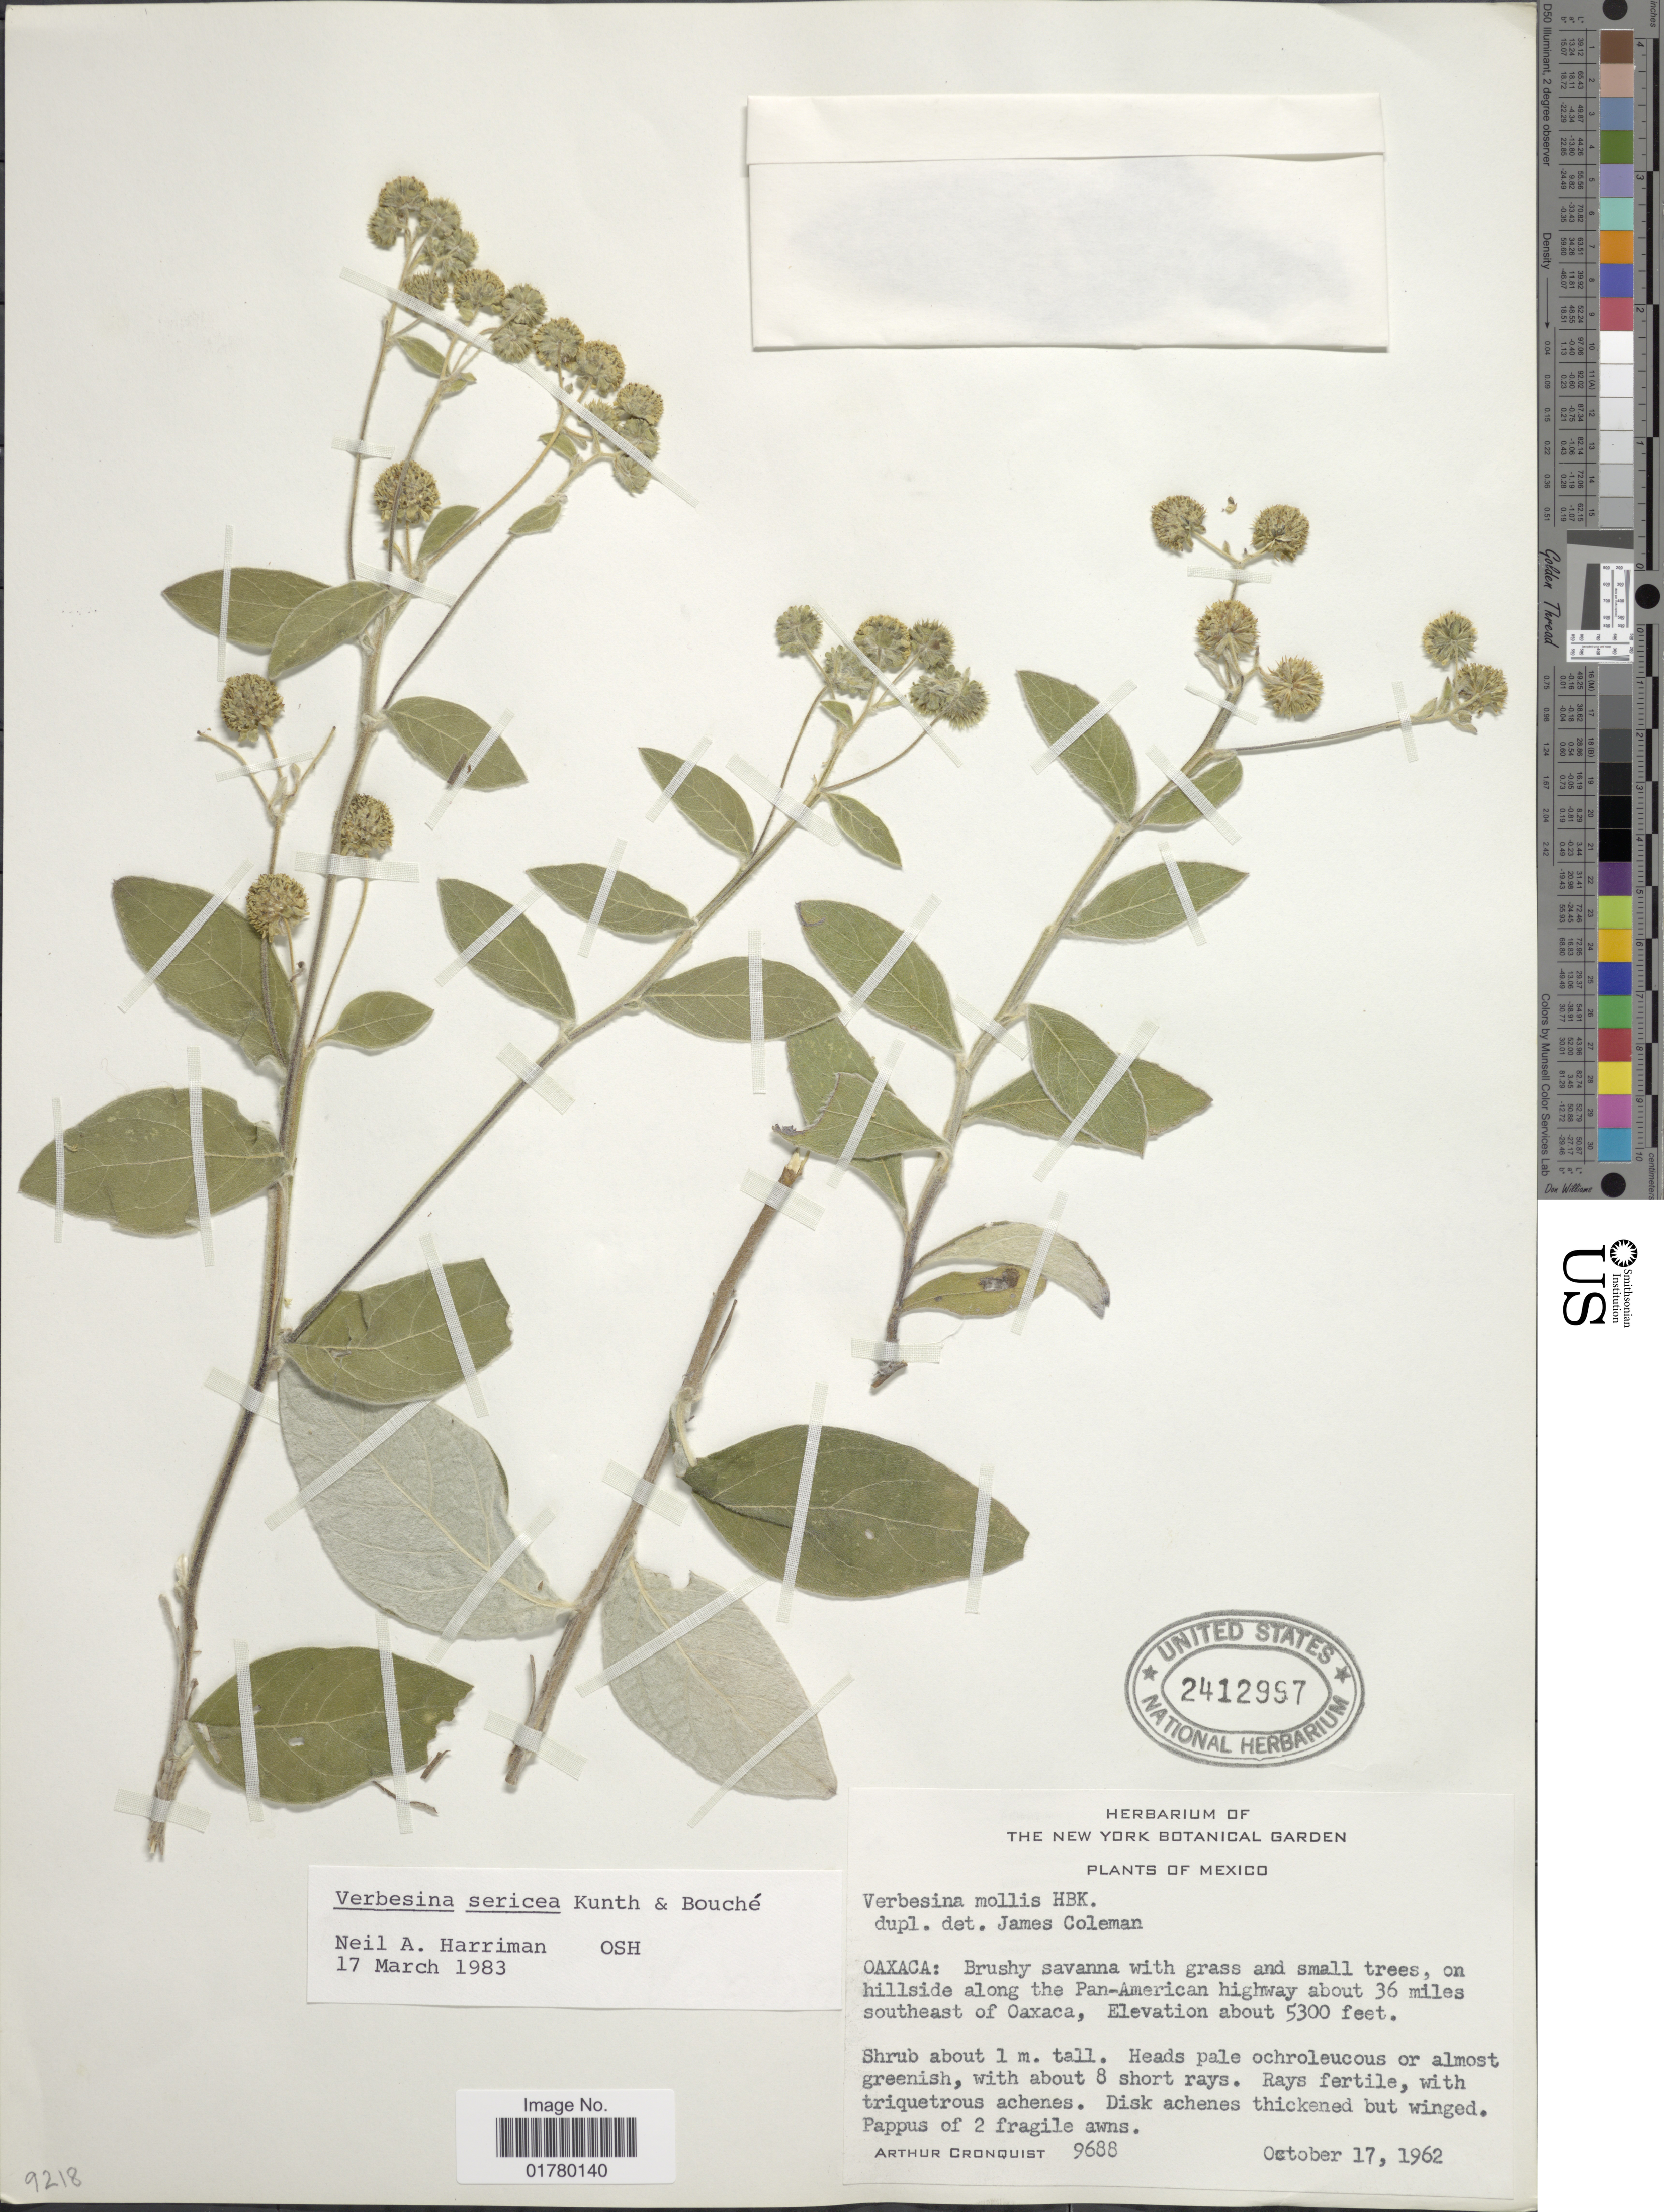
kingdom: Plantae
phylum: Tracheophyta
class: Magnoliopsida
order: Asterales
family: Asteraceae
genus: Verbesina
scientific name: Verbesina sericea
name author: Kunth & C.D. Bouché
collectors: A. J. Cronquist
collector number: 9688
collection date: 1962-10-17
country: Mexico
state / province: Oaxaca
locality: Brushy savanna with grass and small trees, on hillside along the Pan-American highway about 36 miles southeast of Oaxaca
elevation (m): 1615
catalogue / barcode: US 2412997